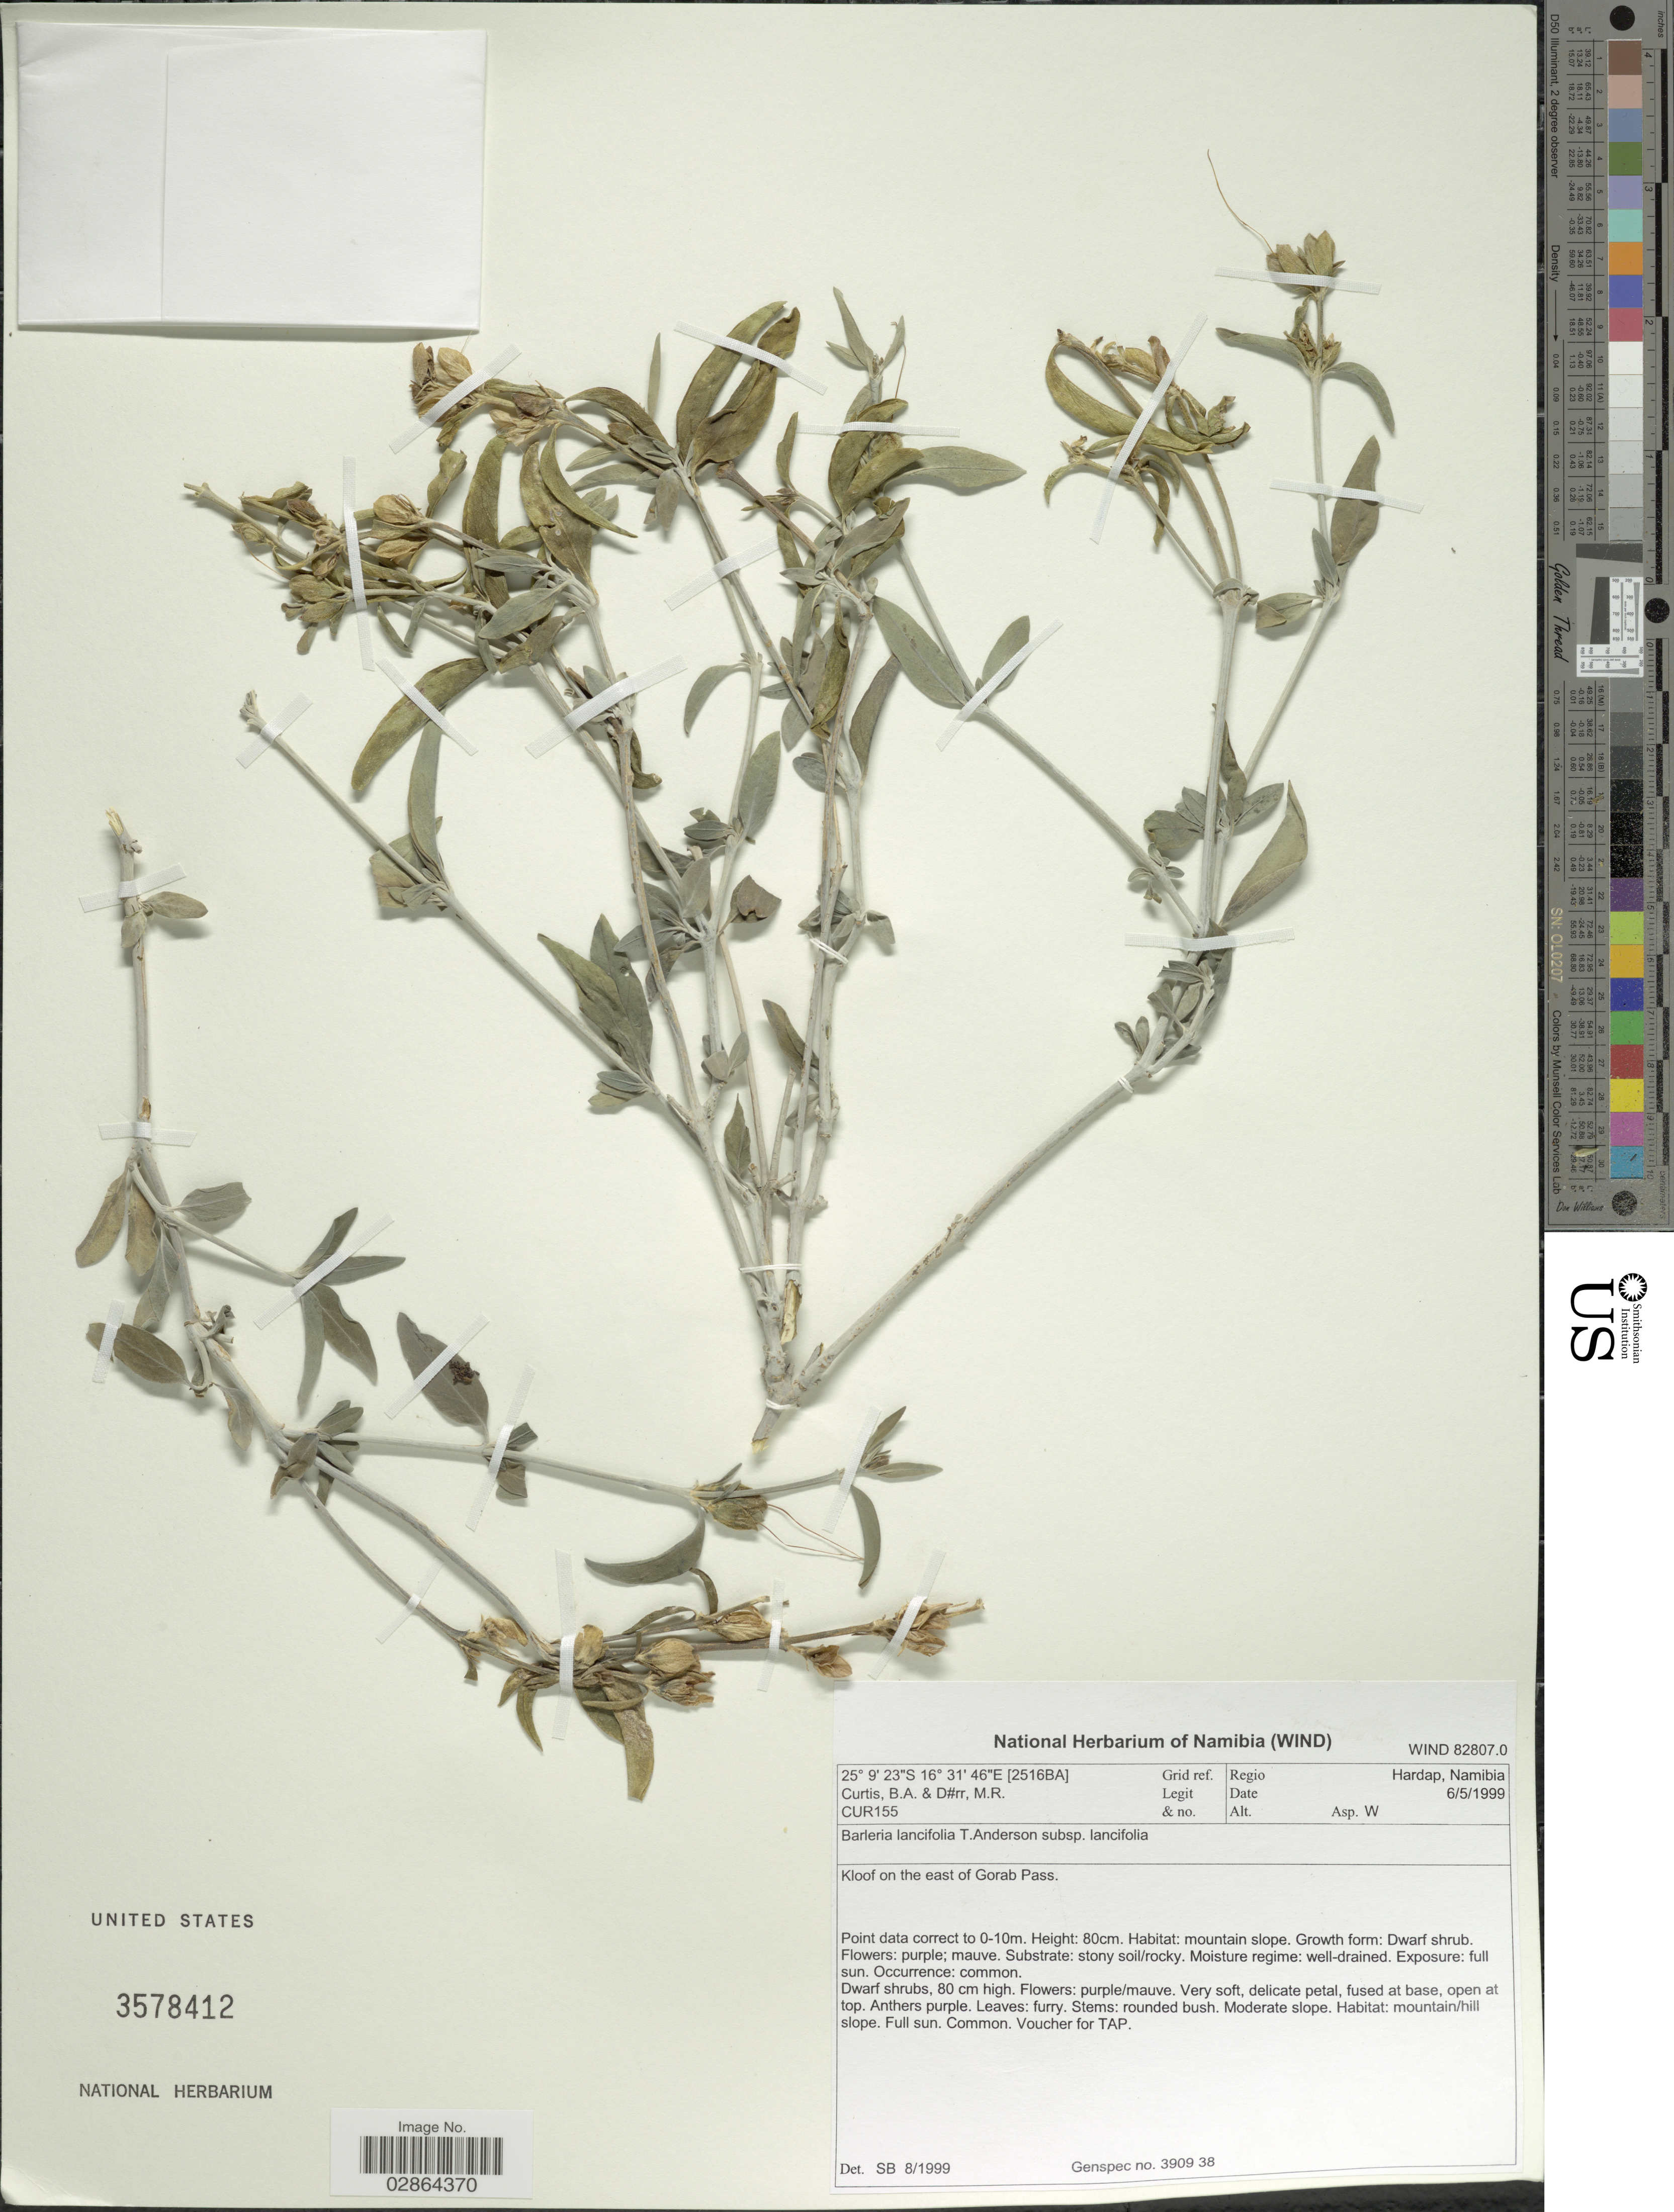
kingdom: Plantae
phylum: Tracheophyta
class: Magnoliopsida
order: Lamiales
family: Acanthaceae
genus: Barleria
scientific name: Barleria lancifolia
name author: T. Anderson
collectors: B. A. Curtis & M. Derr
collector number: CUR155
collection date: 1999-05-06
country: Namibia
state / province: Hardap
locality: Regio Hardap, Namibia. Grid reg. (2516BA). Kloof on the east of Gorab Pass.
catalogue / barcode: US 3578412